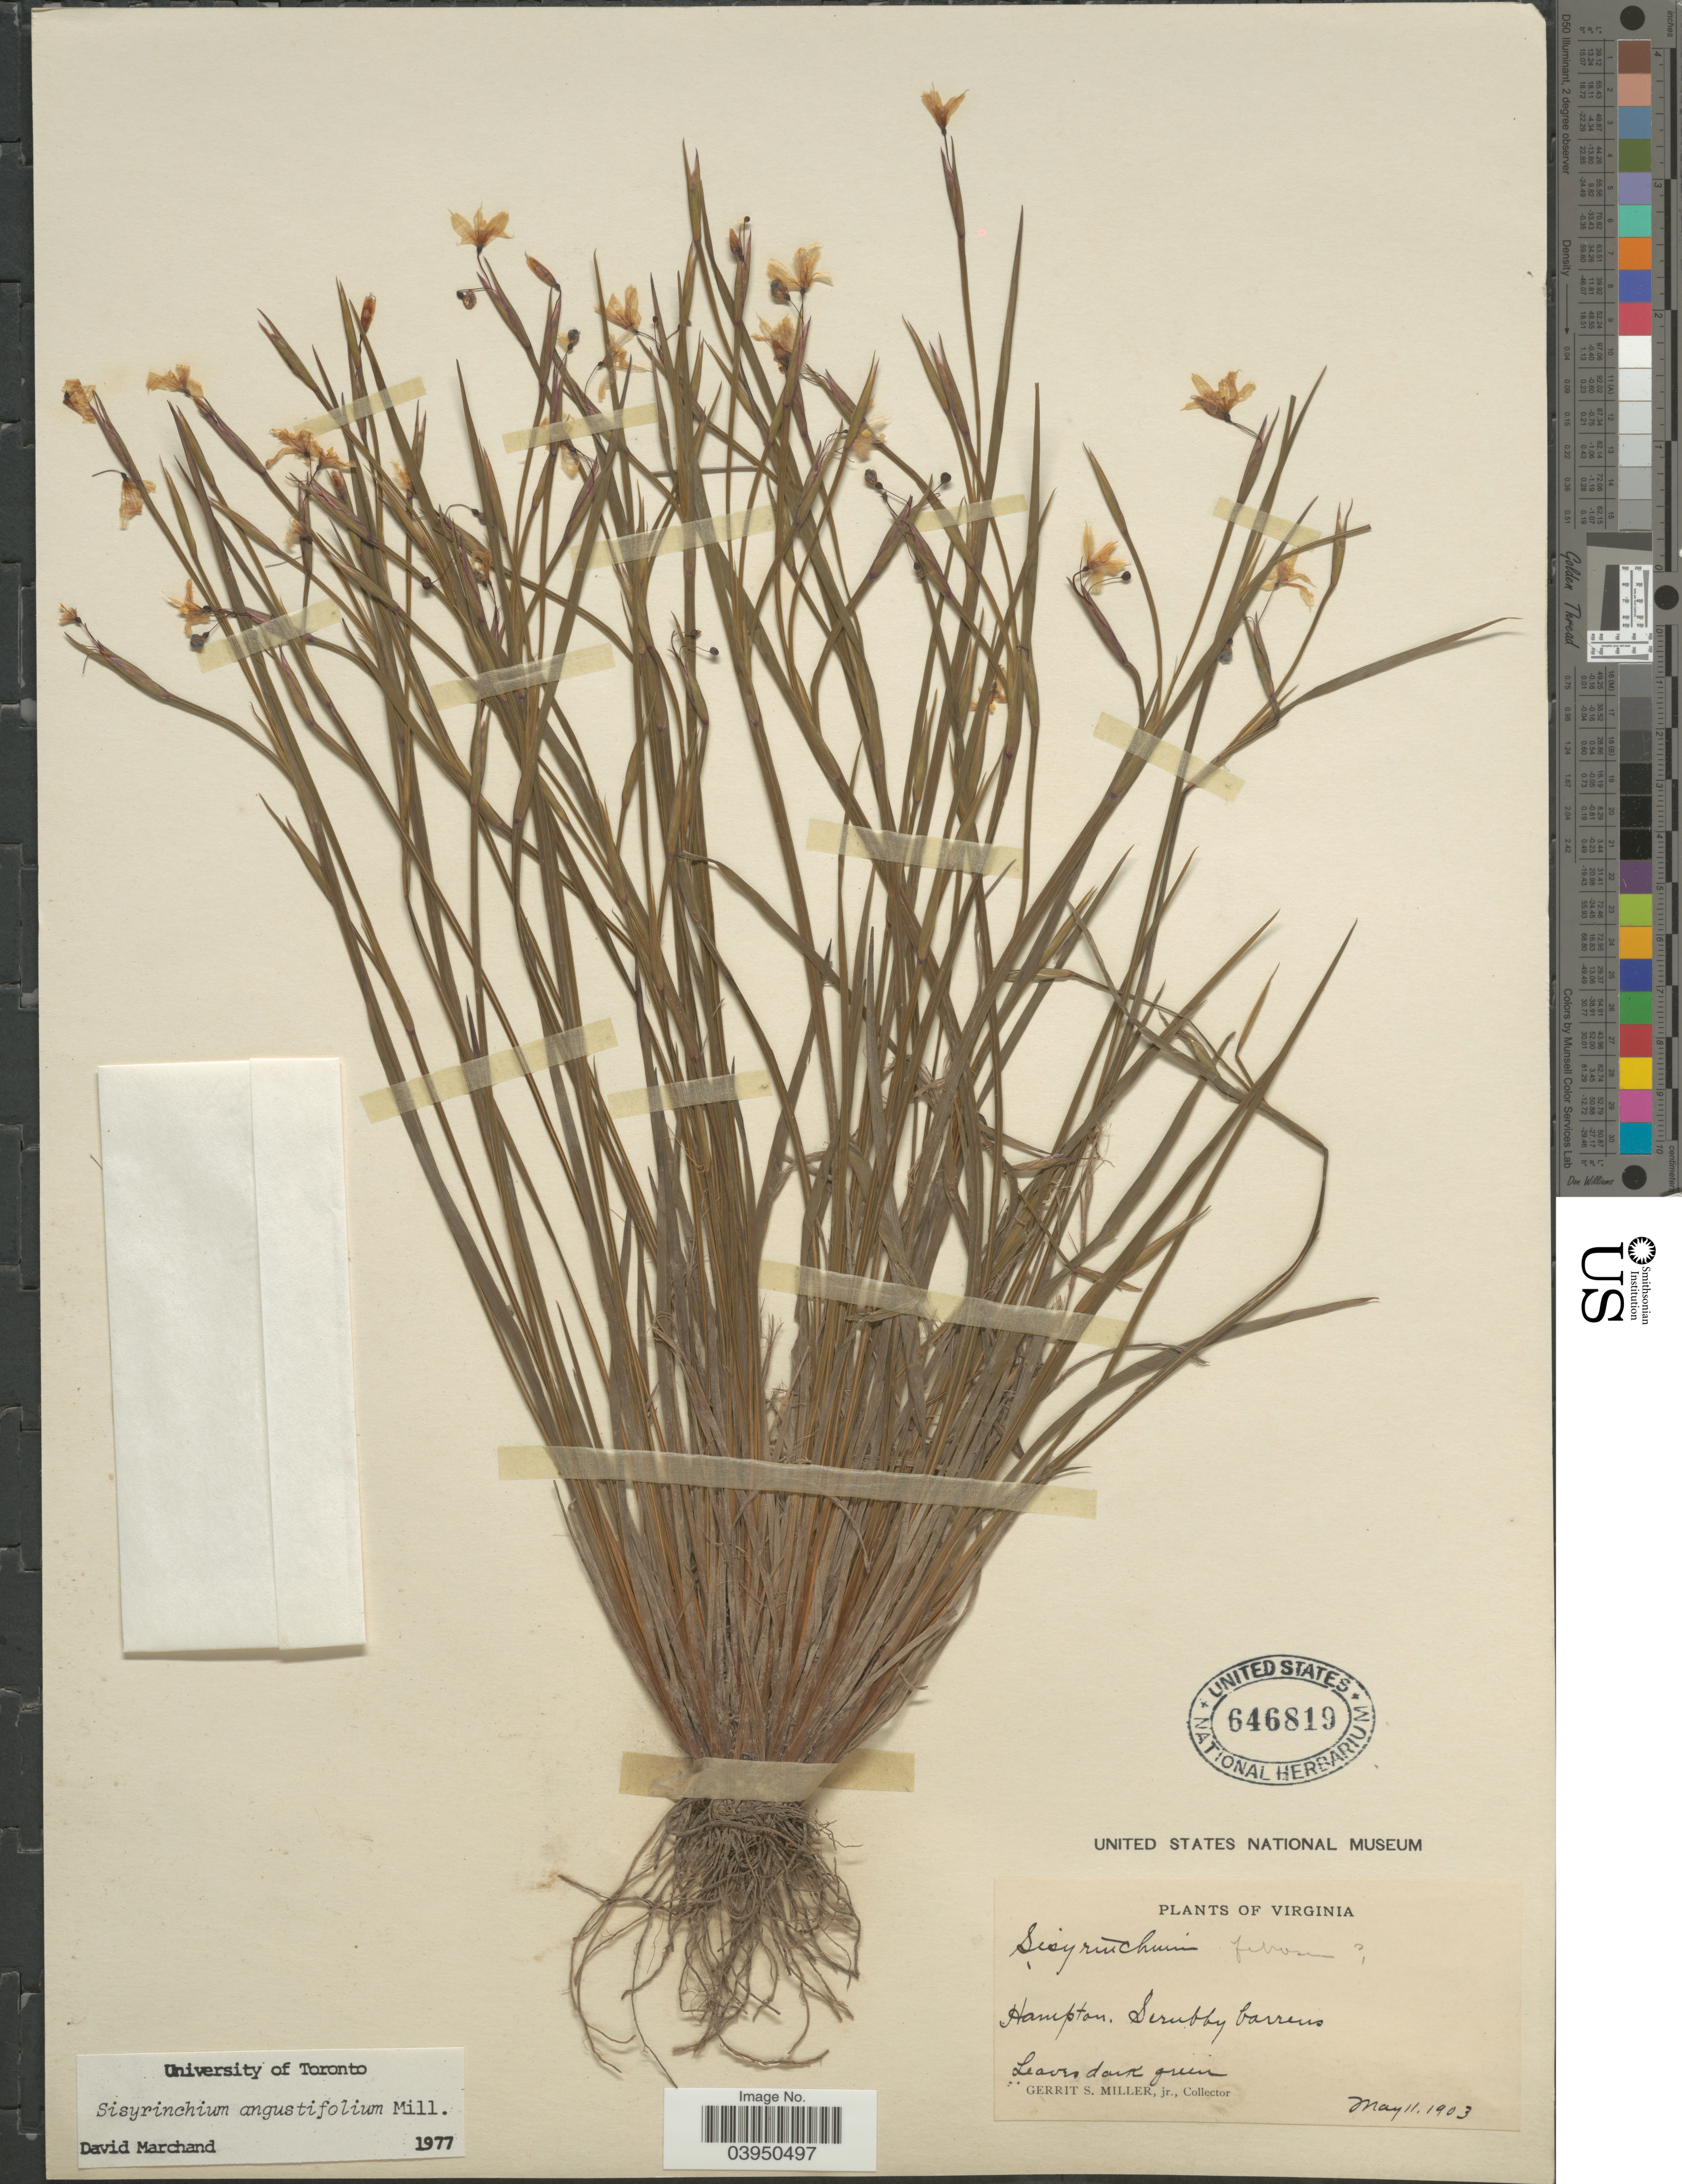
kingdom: Plantae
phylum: Tracheophyta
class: Liliopsida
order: Asparagales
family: Iridaceae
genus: Sisyrinchium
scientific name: Sisyrinchium angustifolium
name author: Mill.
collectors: G. S. Miller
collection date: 1903-05-11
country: United States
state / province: Virginia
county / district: City of Hampton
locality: Hampton.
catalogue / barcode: US 646819